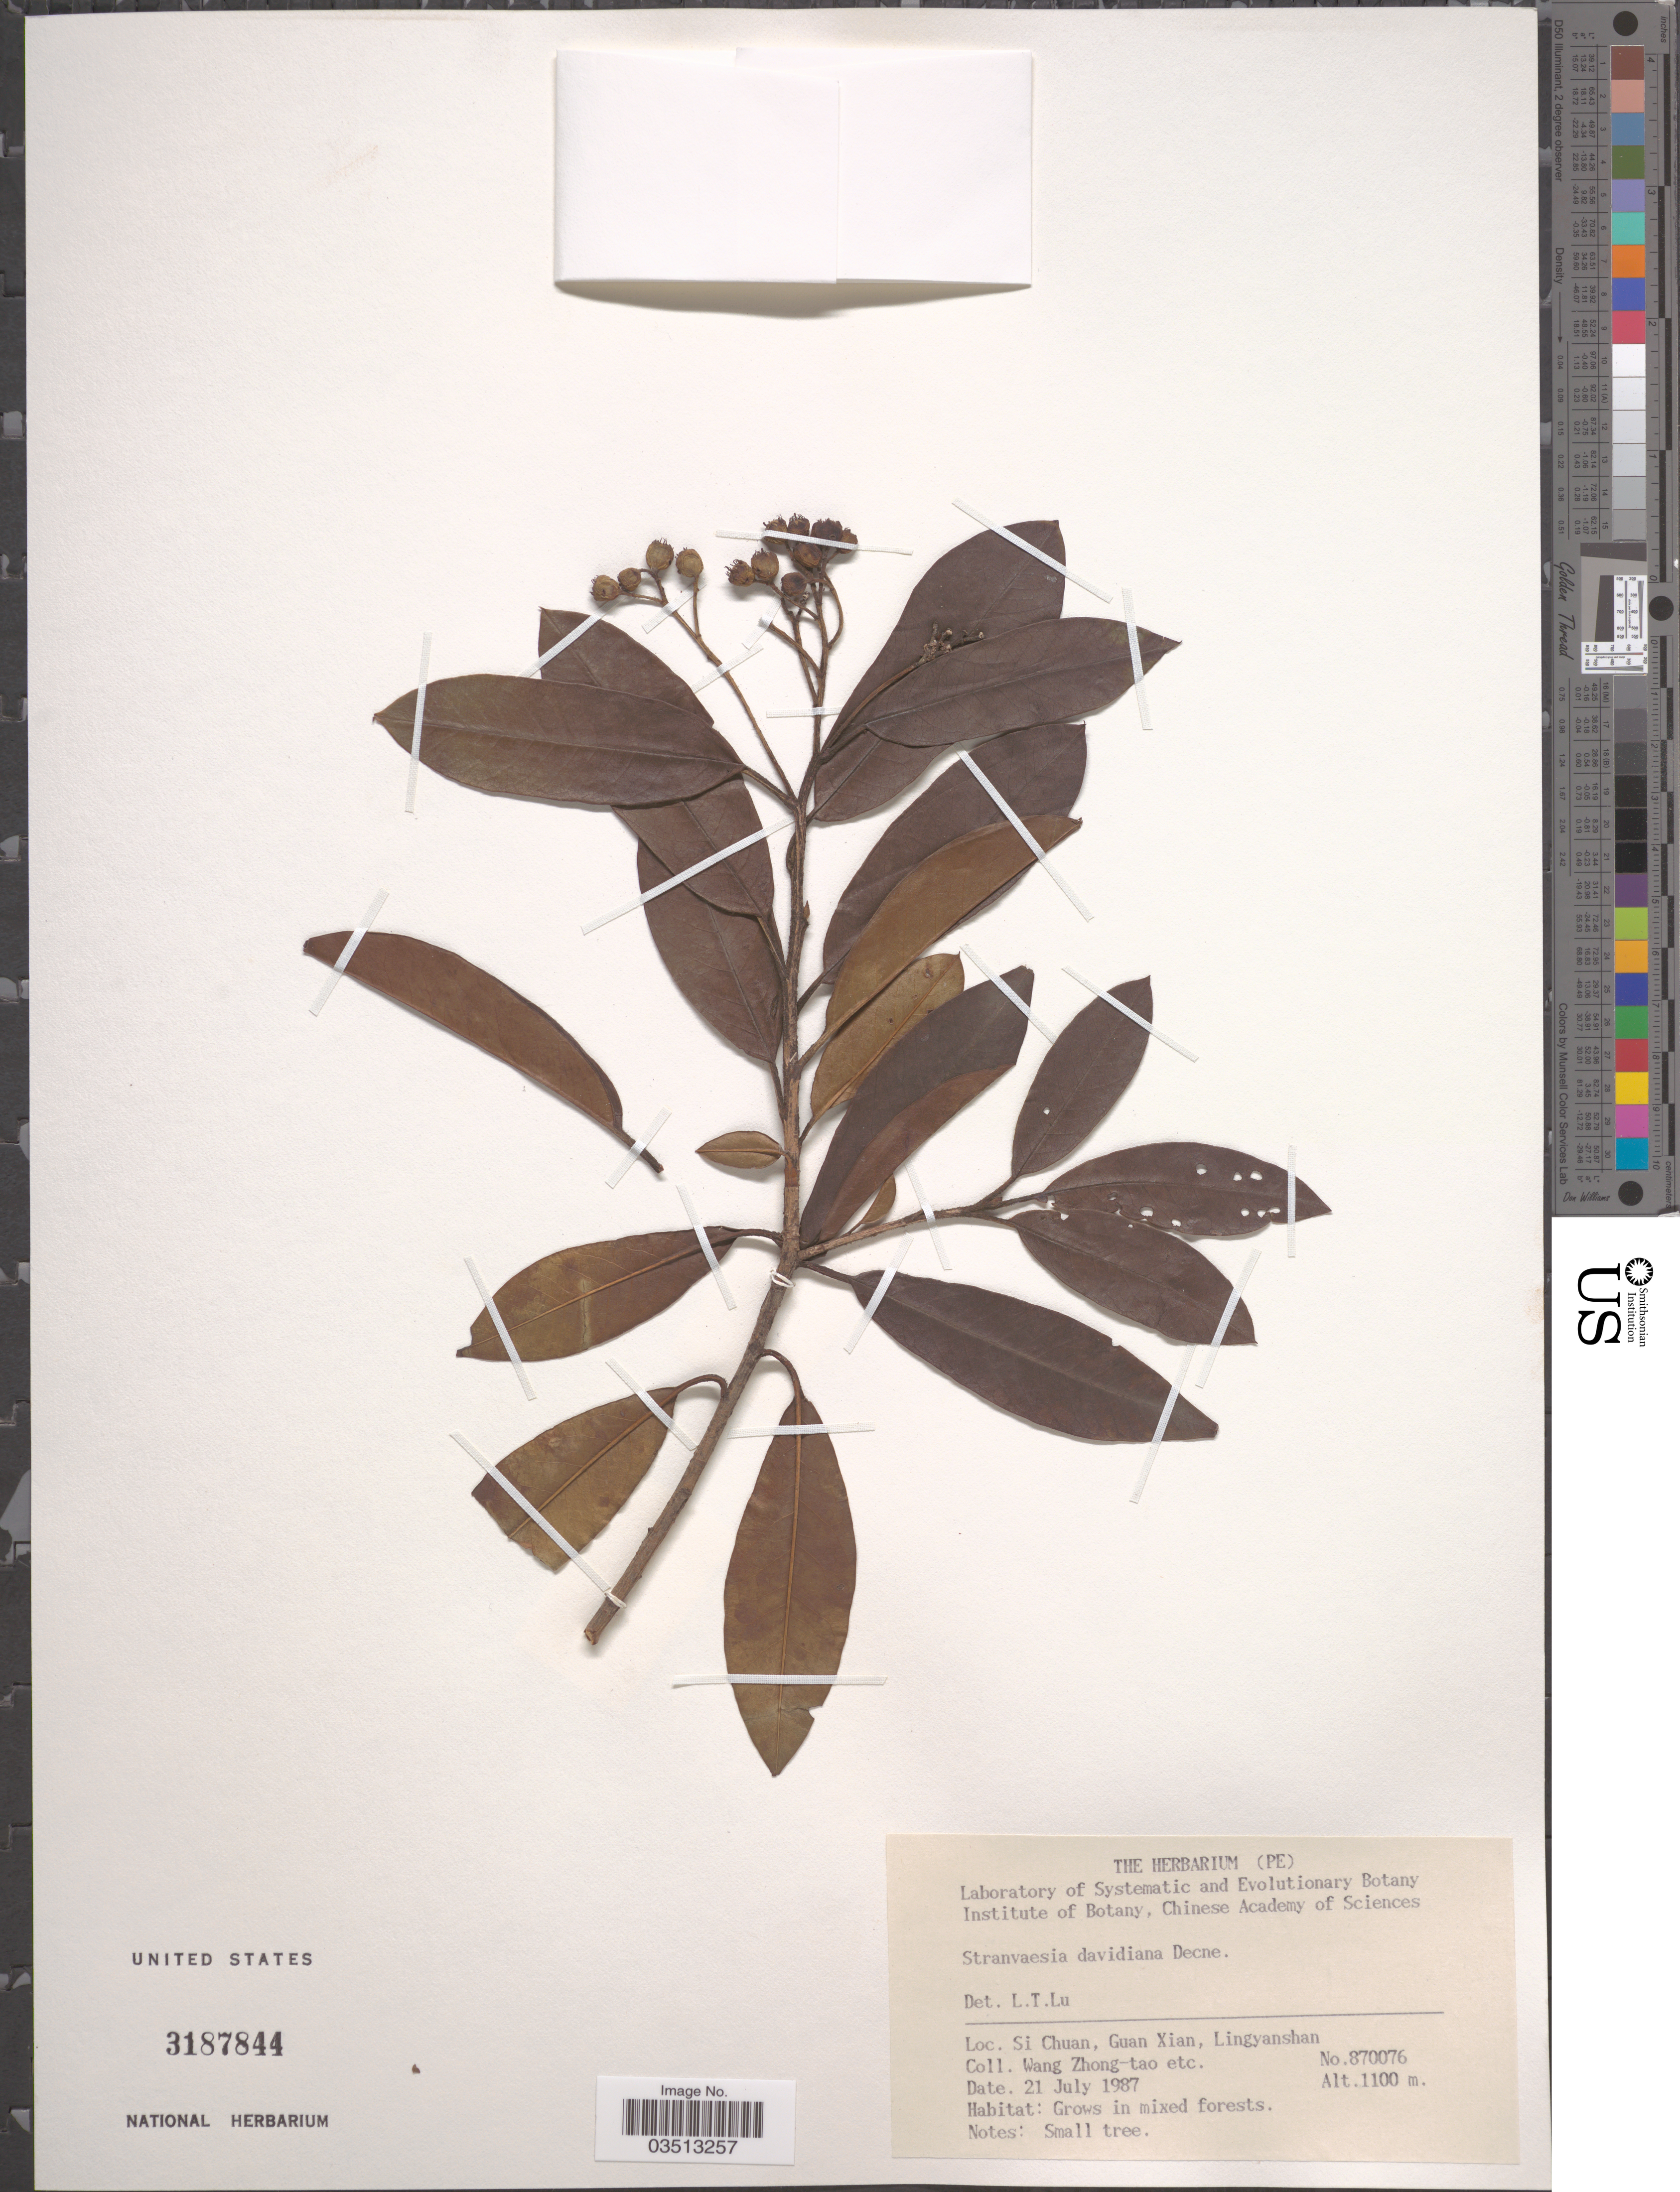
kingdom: Plantae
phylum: Tracheophyta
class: Magnoliopsida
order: Rosales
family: Rosaceae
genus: Stranvaesia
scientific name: Stranvaesia davidiana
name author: Decne.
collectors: W. Zhong-Tao & et al.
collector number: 870076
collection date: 1987-07-21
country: China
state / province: Sichuan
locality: Guan Xian, Lingyanshan.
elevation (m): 1100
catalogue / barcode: US 3187844